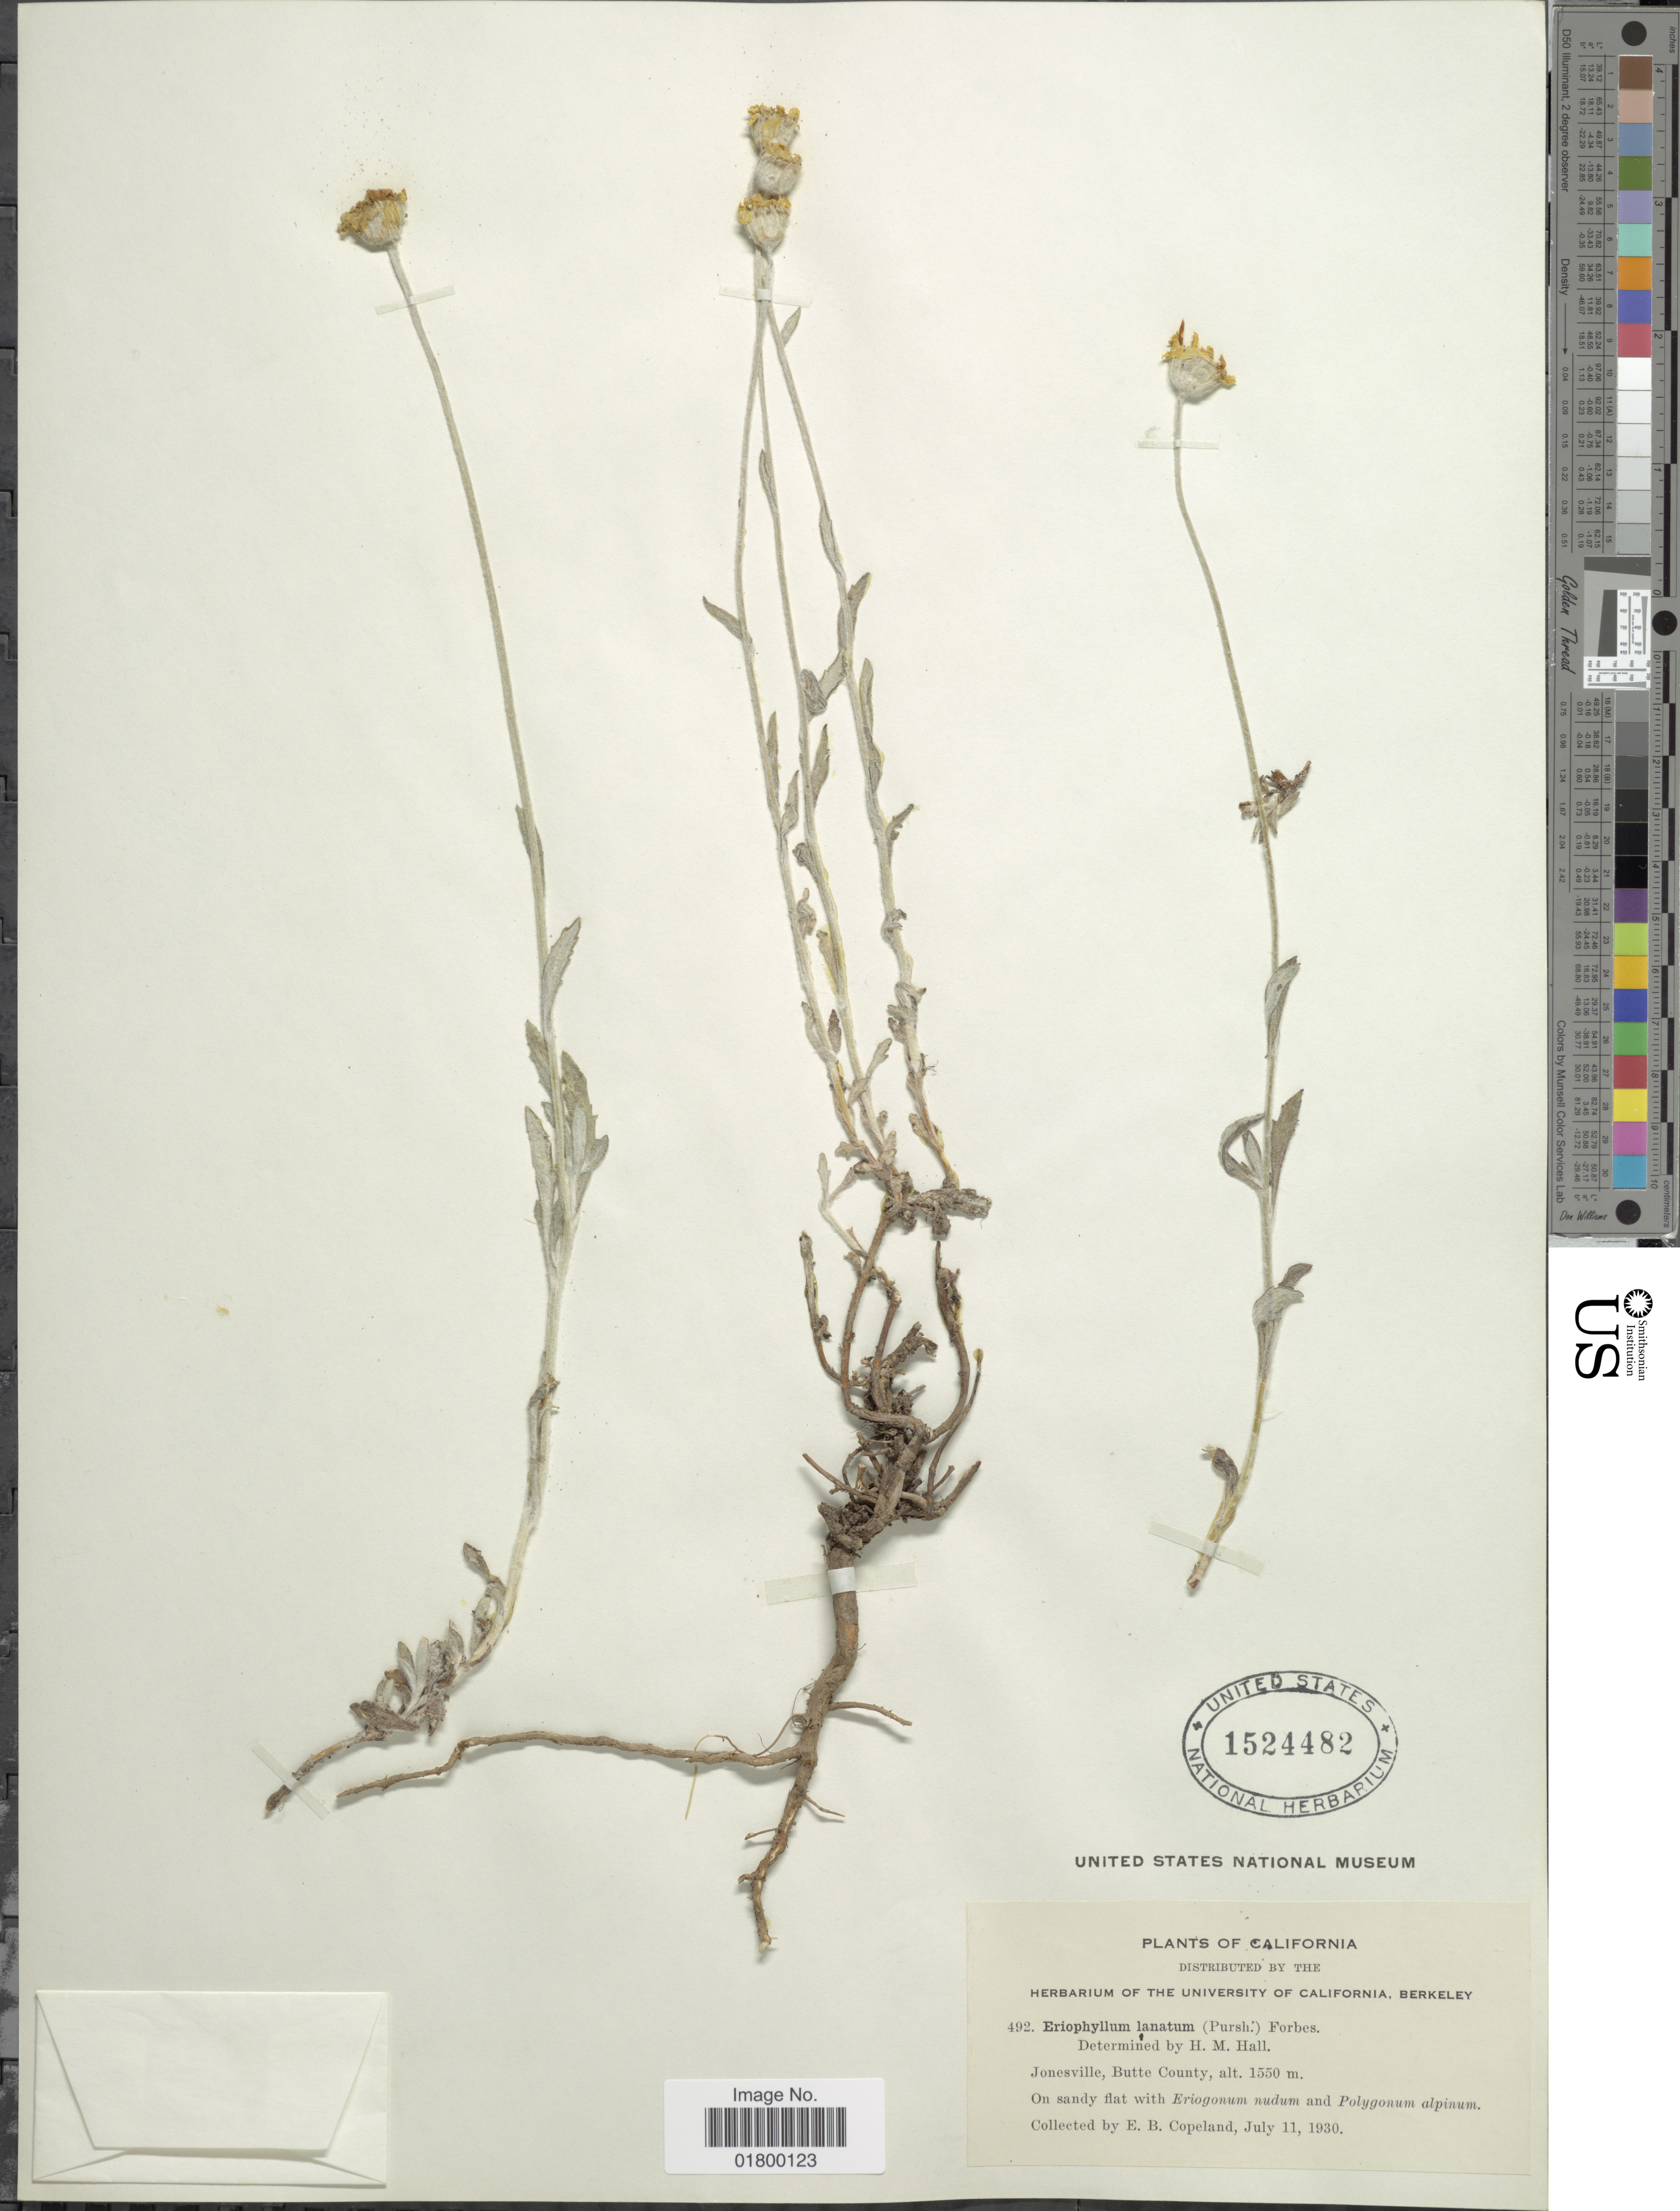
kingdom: Plantae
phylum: Tracheophyta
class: Magnoliopsida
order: Asterales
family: Asteraceae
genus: Eriophyllum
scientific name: Eriophyllum lanatum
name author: (Pursh) J. Forbes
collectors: E. B. Copeland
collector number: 492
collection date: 1930-07-11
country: United States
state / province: California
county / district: Butte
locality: Jonesville, Butte County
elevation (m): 1550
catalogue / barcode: US 1524482